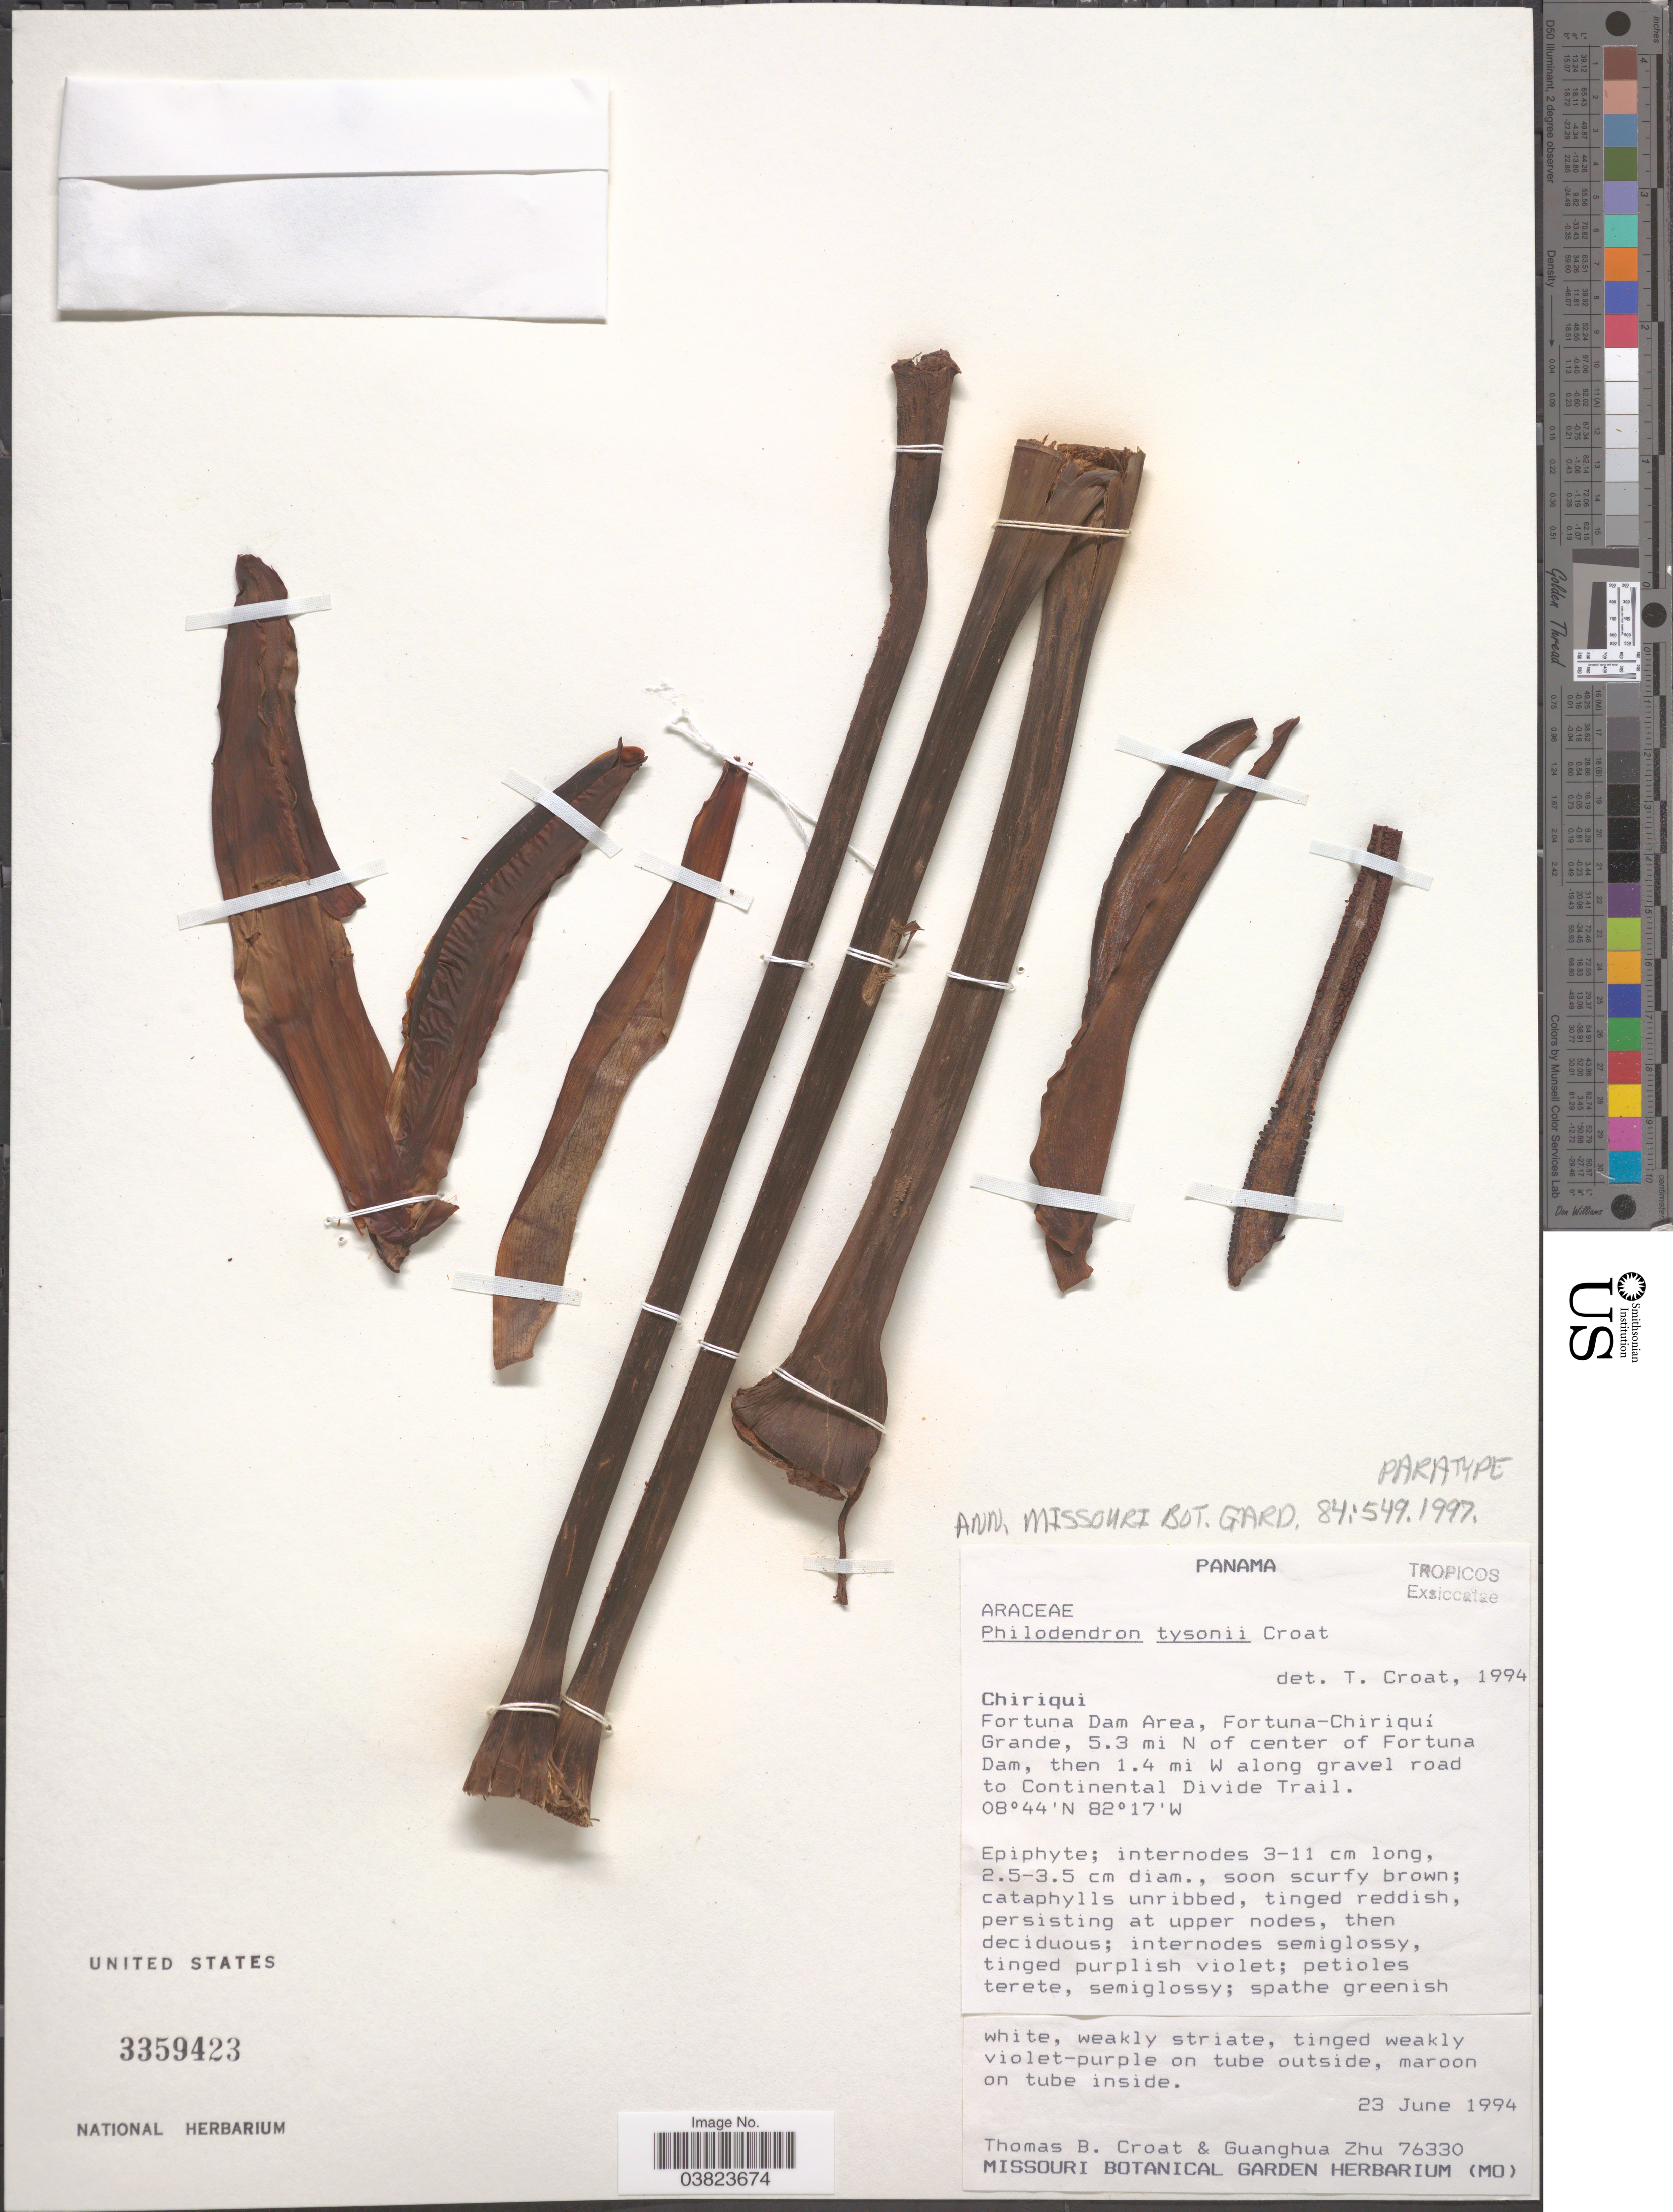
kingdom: Plantae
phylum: Tracheophyta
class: Liliopsida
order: Alismatales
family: Araceae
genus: Philodendron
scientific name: Philodendron tysonii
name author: Croat & Grayum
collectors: T. B. Croat & Zhu Guanghua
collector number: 76330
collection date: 1994-06-23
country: Panama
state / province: Chiriqui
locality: Fortuna Dam Area, Fortuna-Chiriqui Grande, 5.3 mi N of center of Fortuna Dam, then 1.4 mi W along gravel road to Continental Divide Trail.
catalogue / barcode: US 3359423